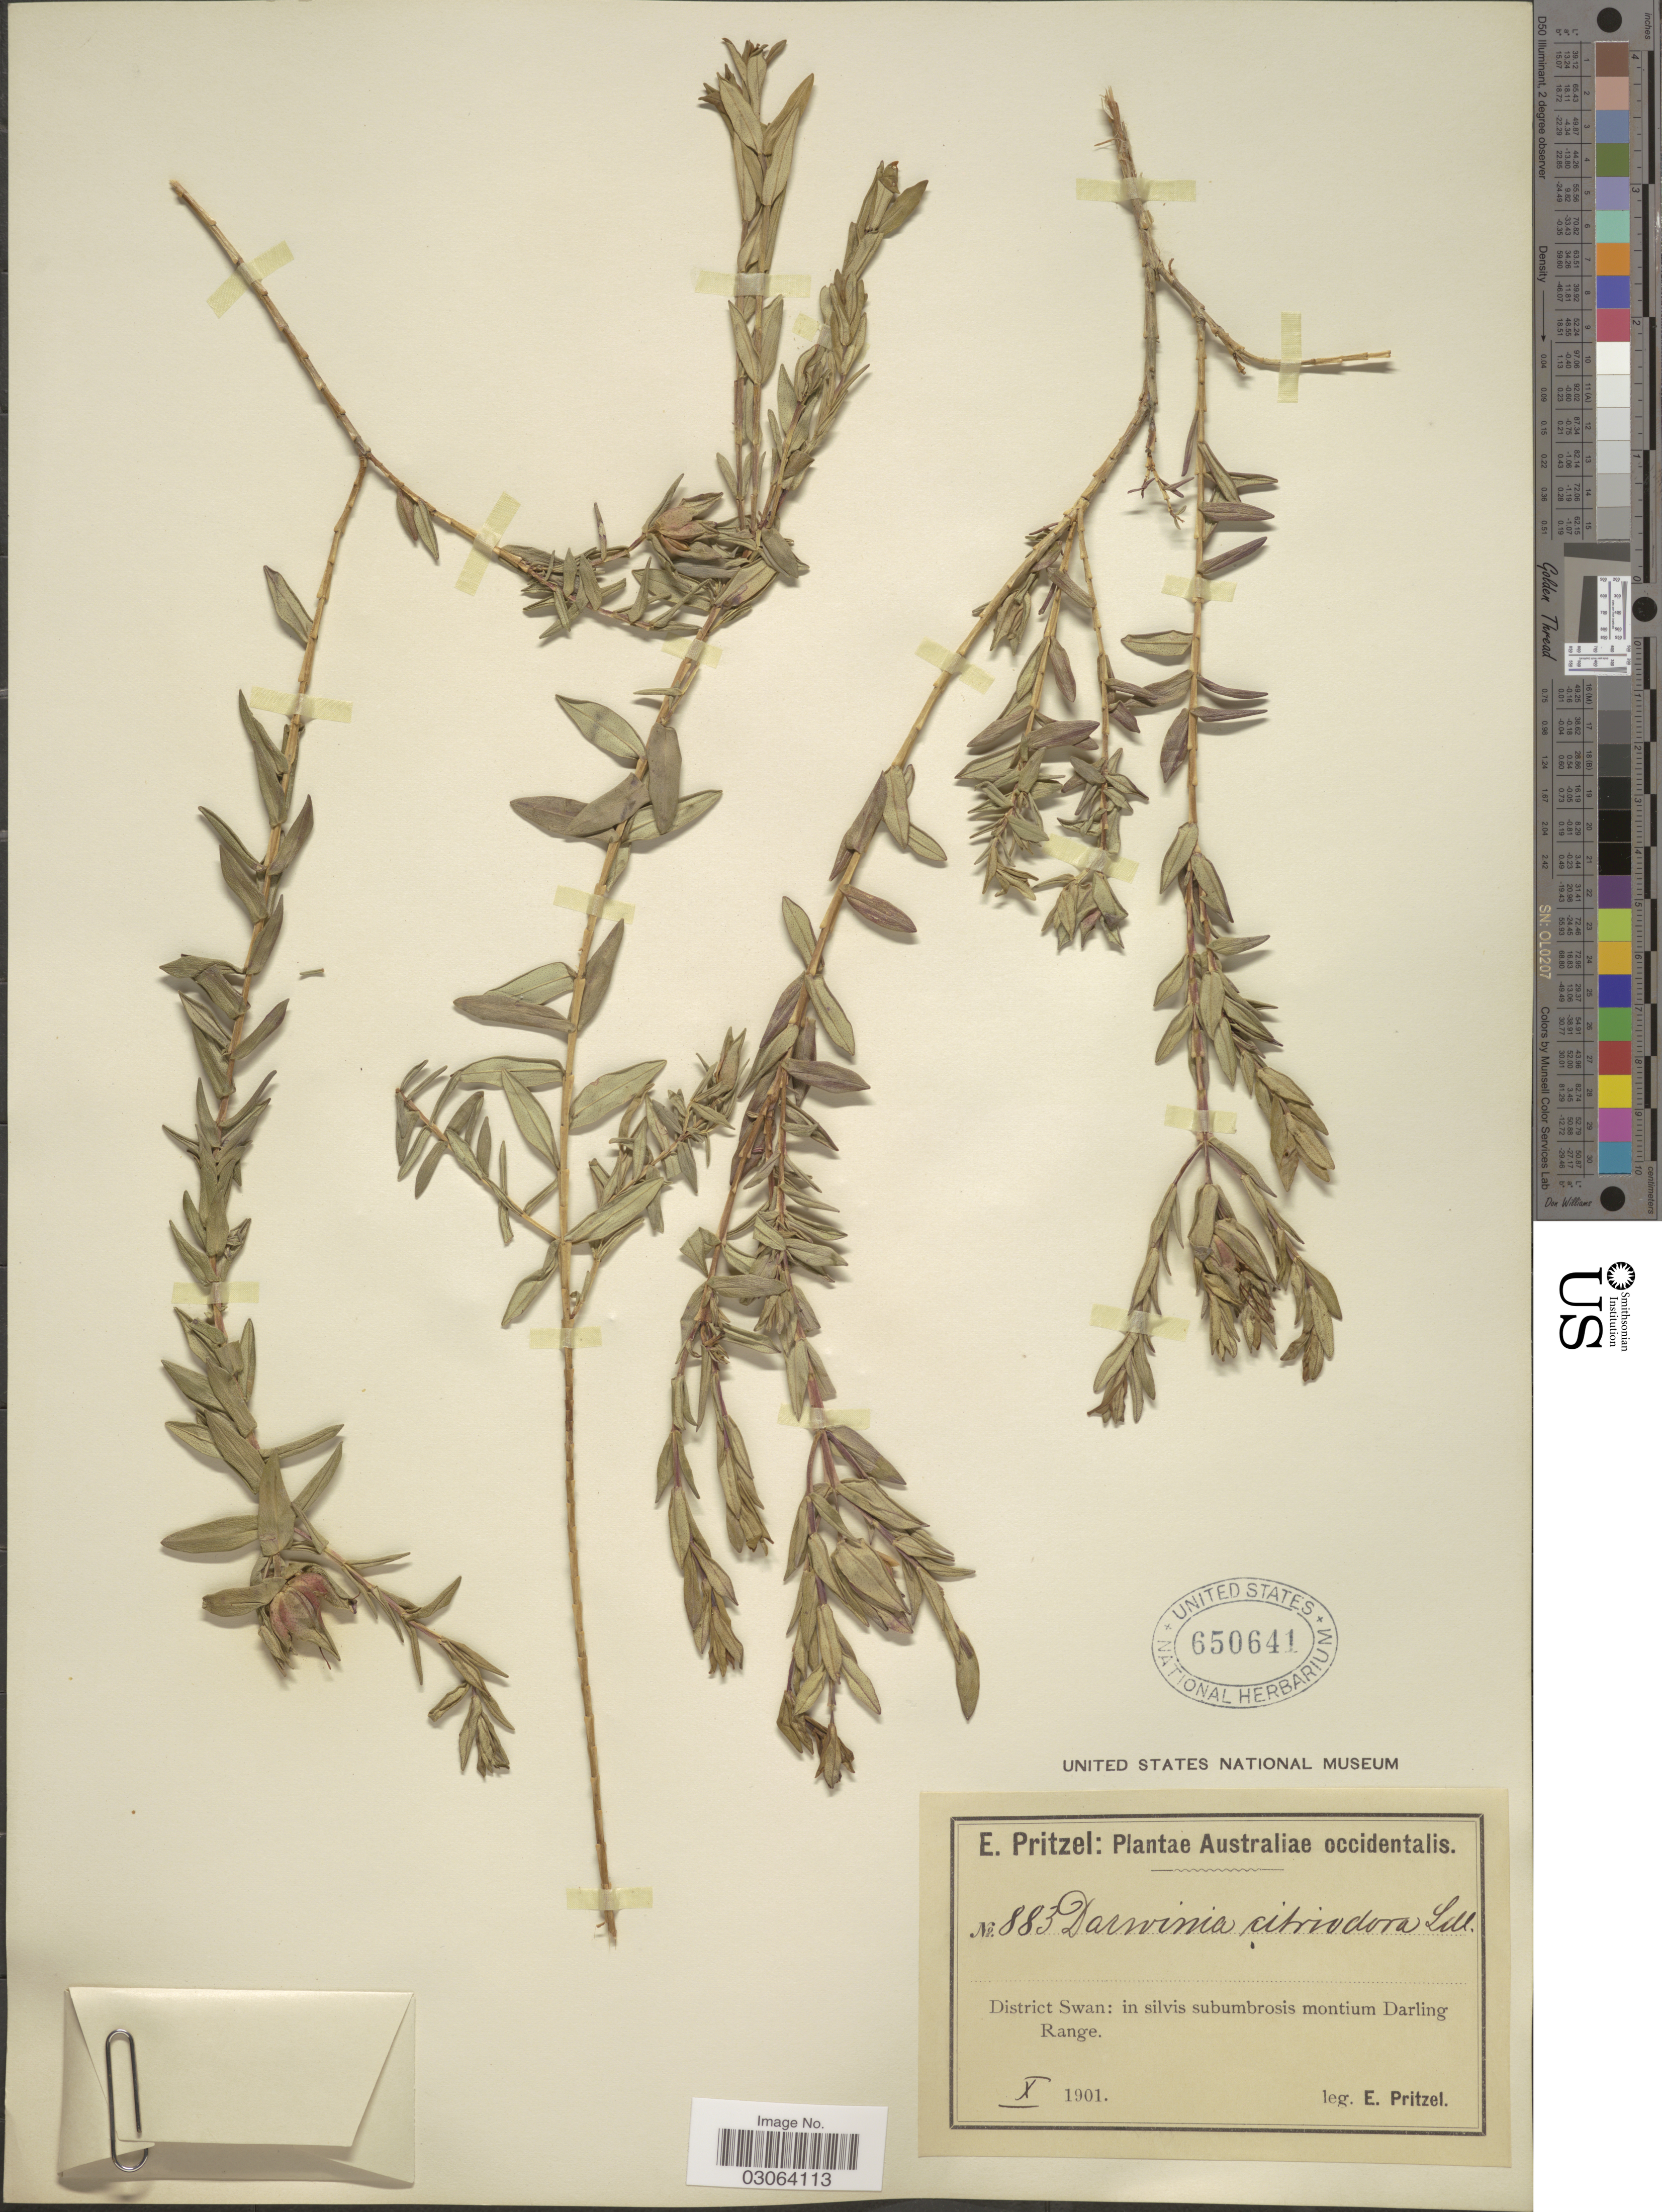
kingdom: Plantae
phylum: Tracheophyta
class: Magnoliopsida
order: Myrtales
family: Myrtaceae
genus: Darwinia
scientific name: Darwinia citriodora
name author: Benth.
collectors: E. G. Pritzel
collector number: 883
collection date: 1901-10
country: Australia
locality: Australiae occidentalis, District Swan: in silvis subumbrosis montium Darling Range.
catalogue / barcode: US 650641